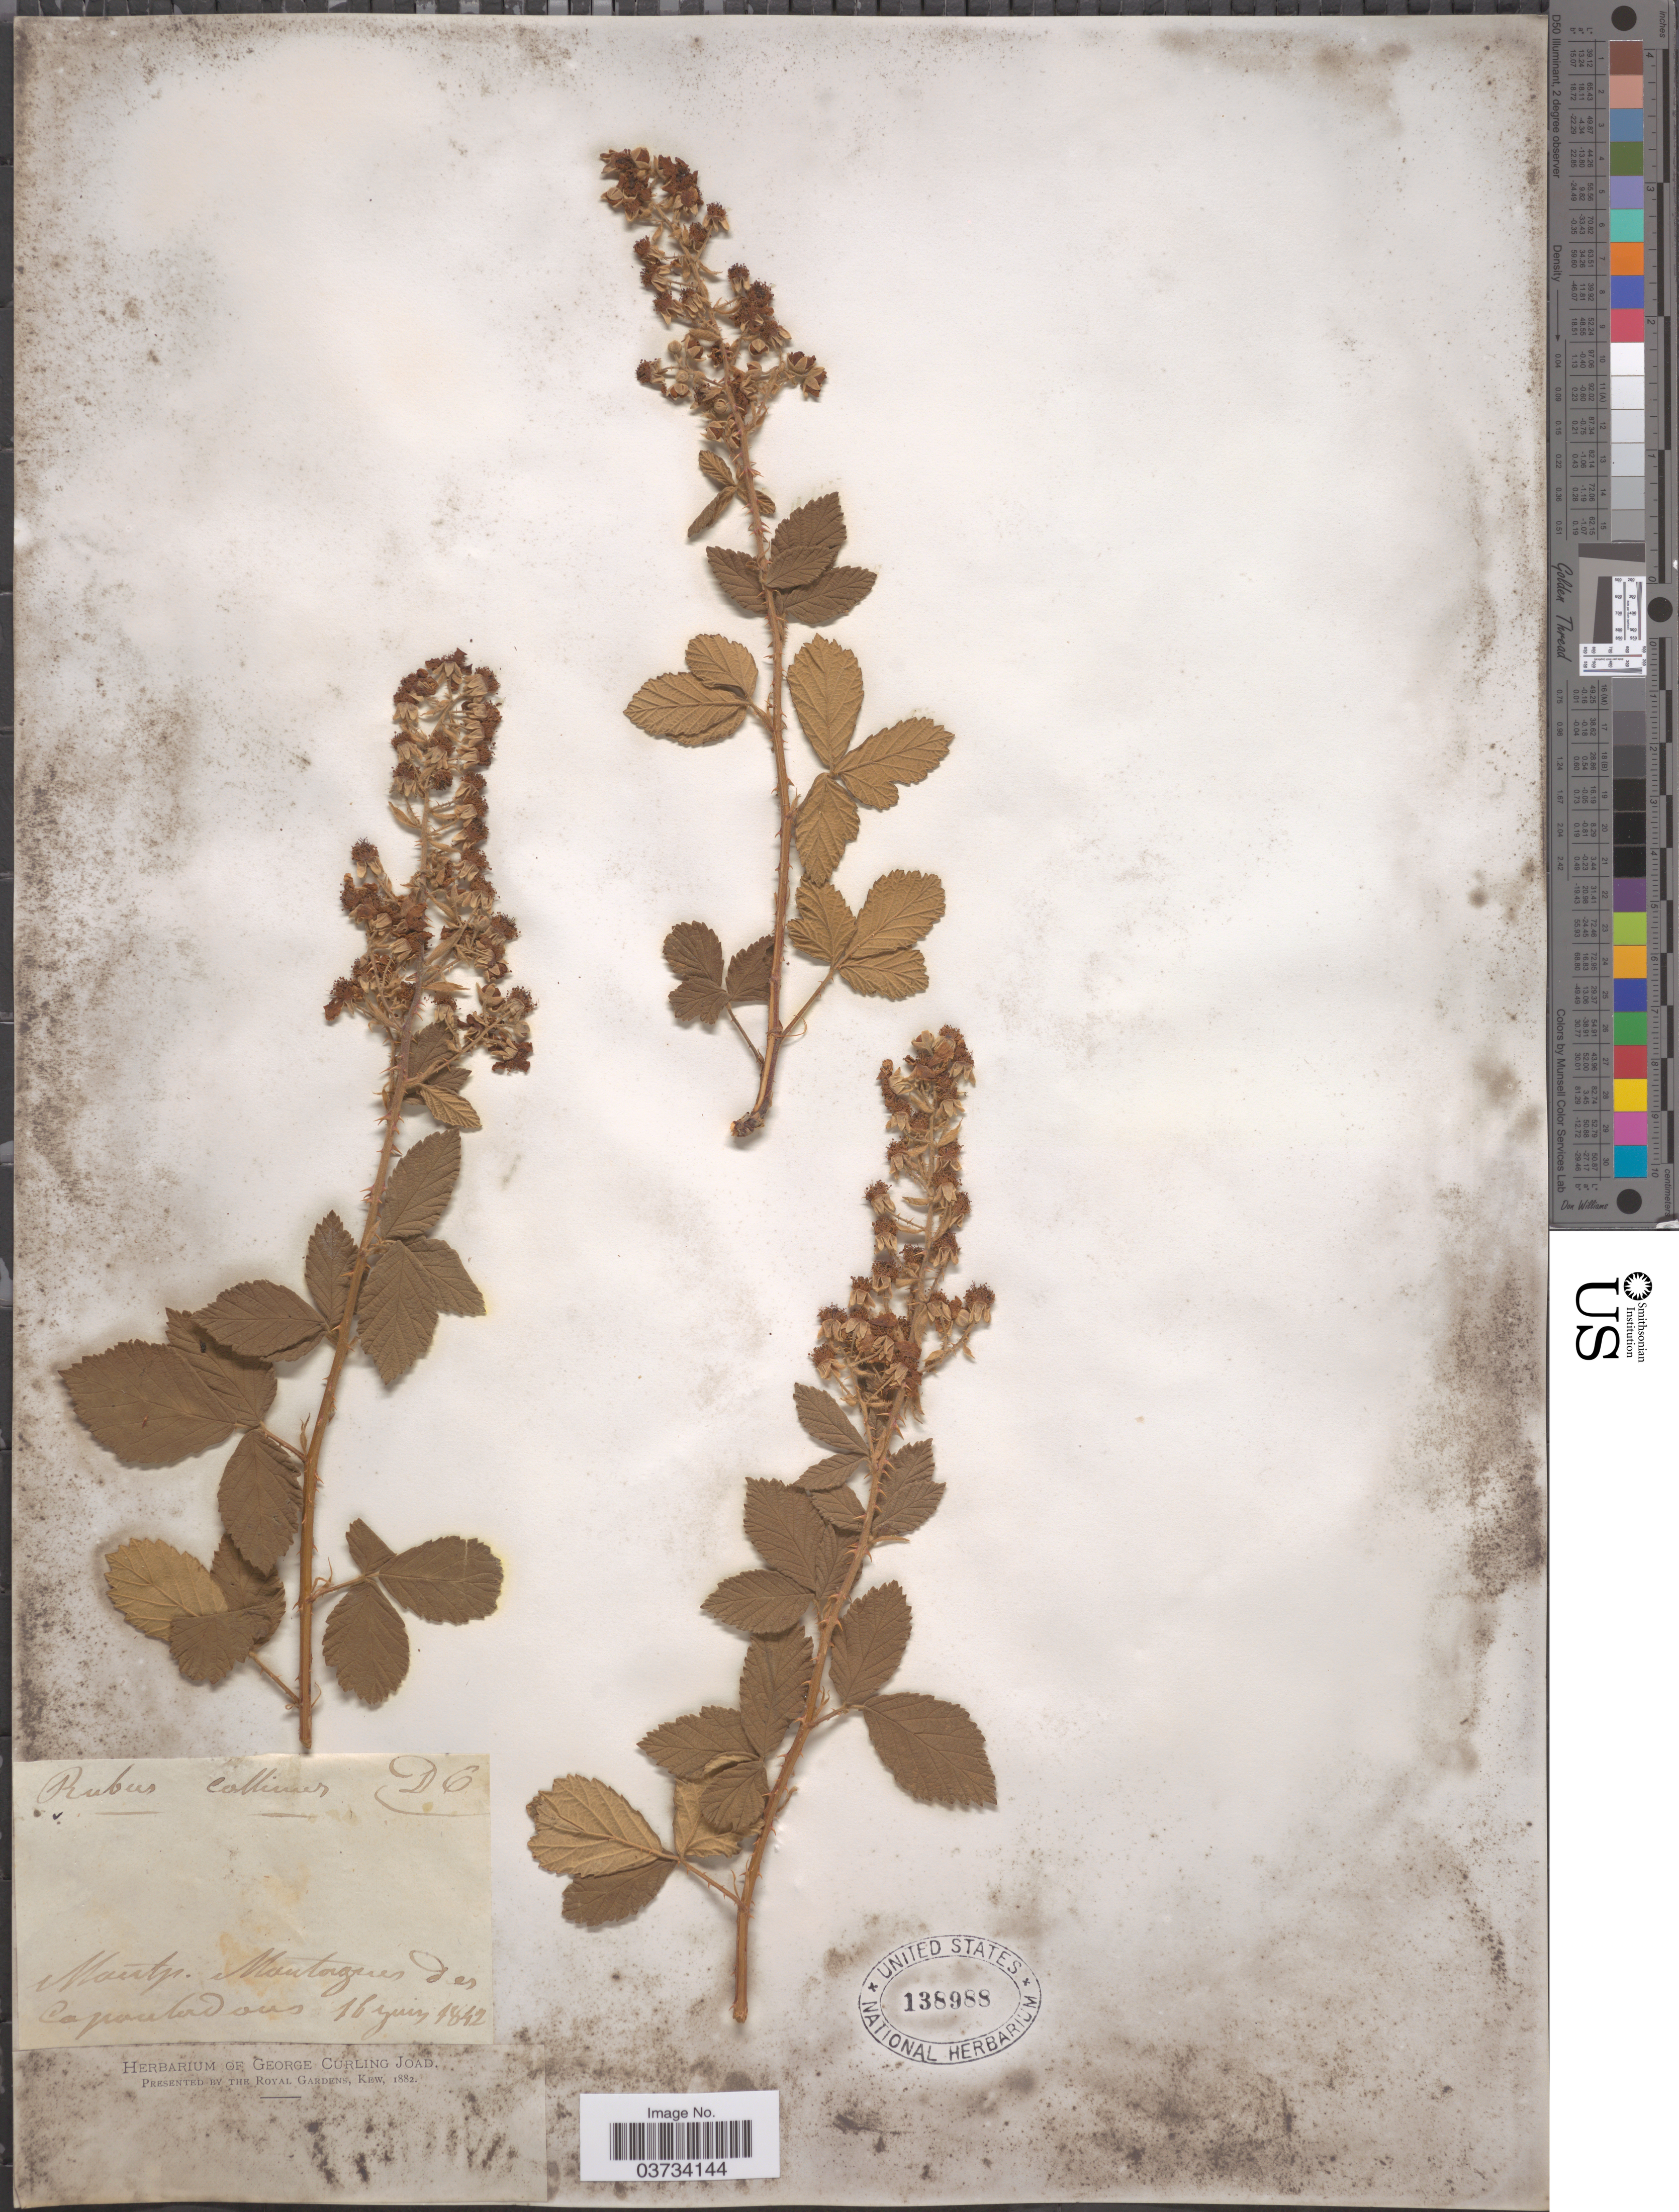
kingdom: Plantae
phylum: Tracheophyta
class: Magnoliopsida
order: Rosales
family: Rosaceae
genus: Rubus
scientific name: Rubus collinus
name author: DC.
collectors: ex herb. George Curling Joad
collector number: D6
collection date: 1842-06-16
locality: Montp. Montagnes des Capouledons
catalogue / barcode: US 138988